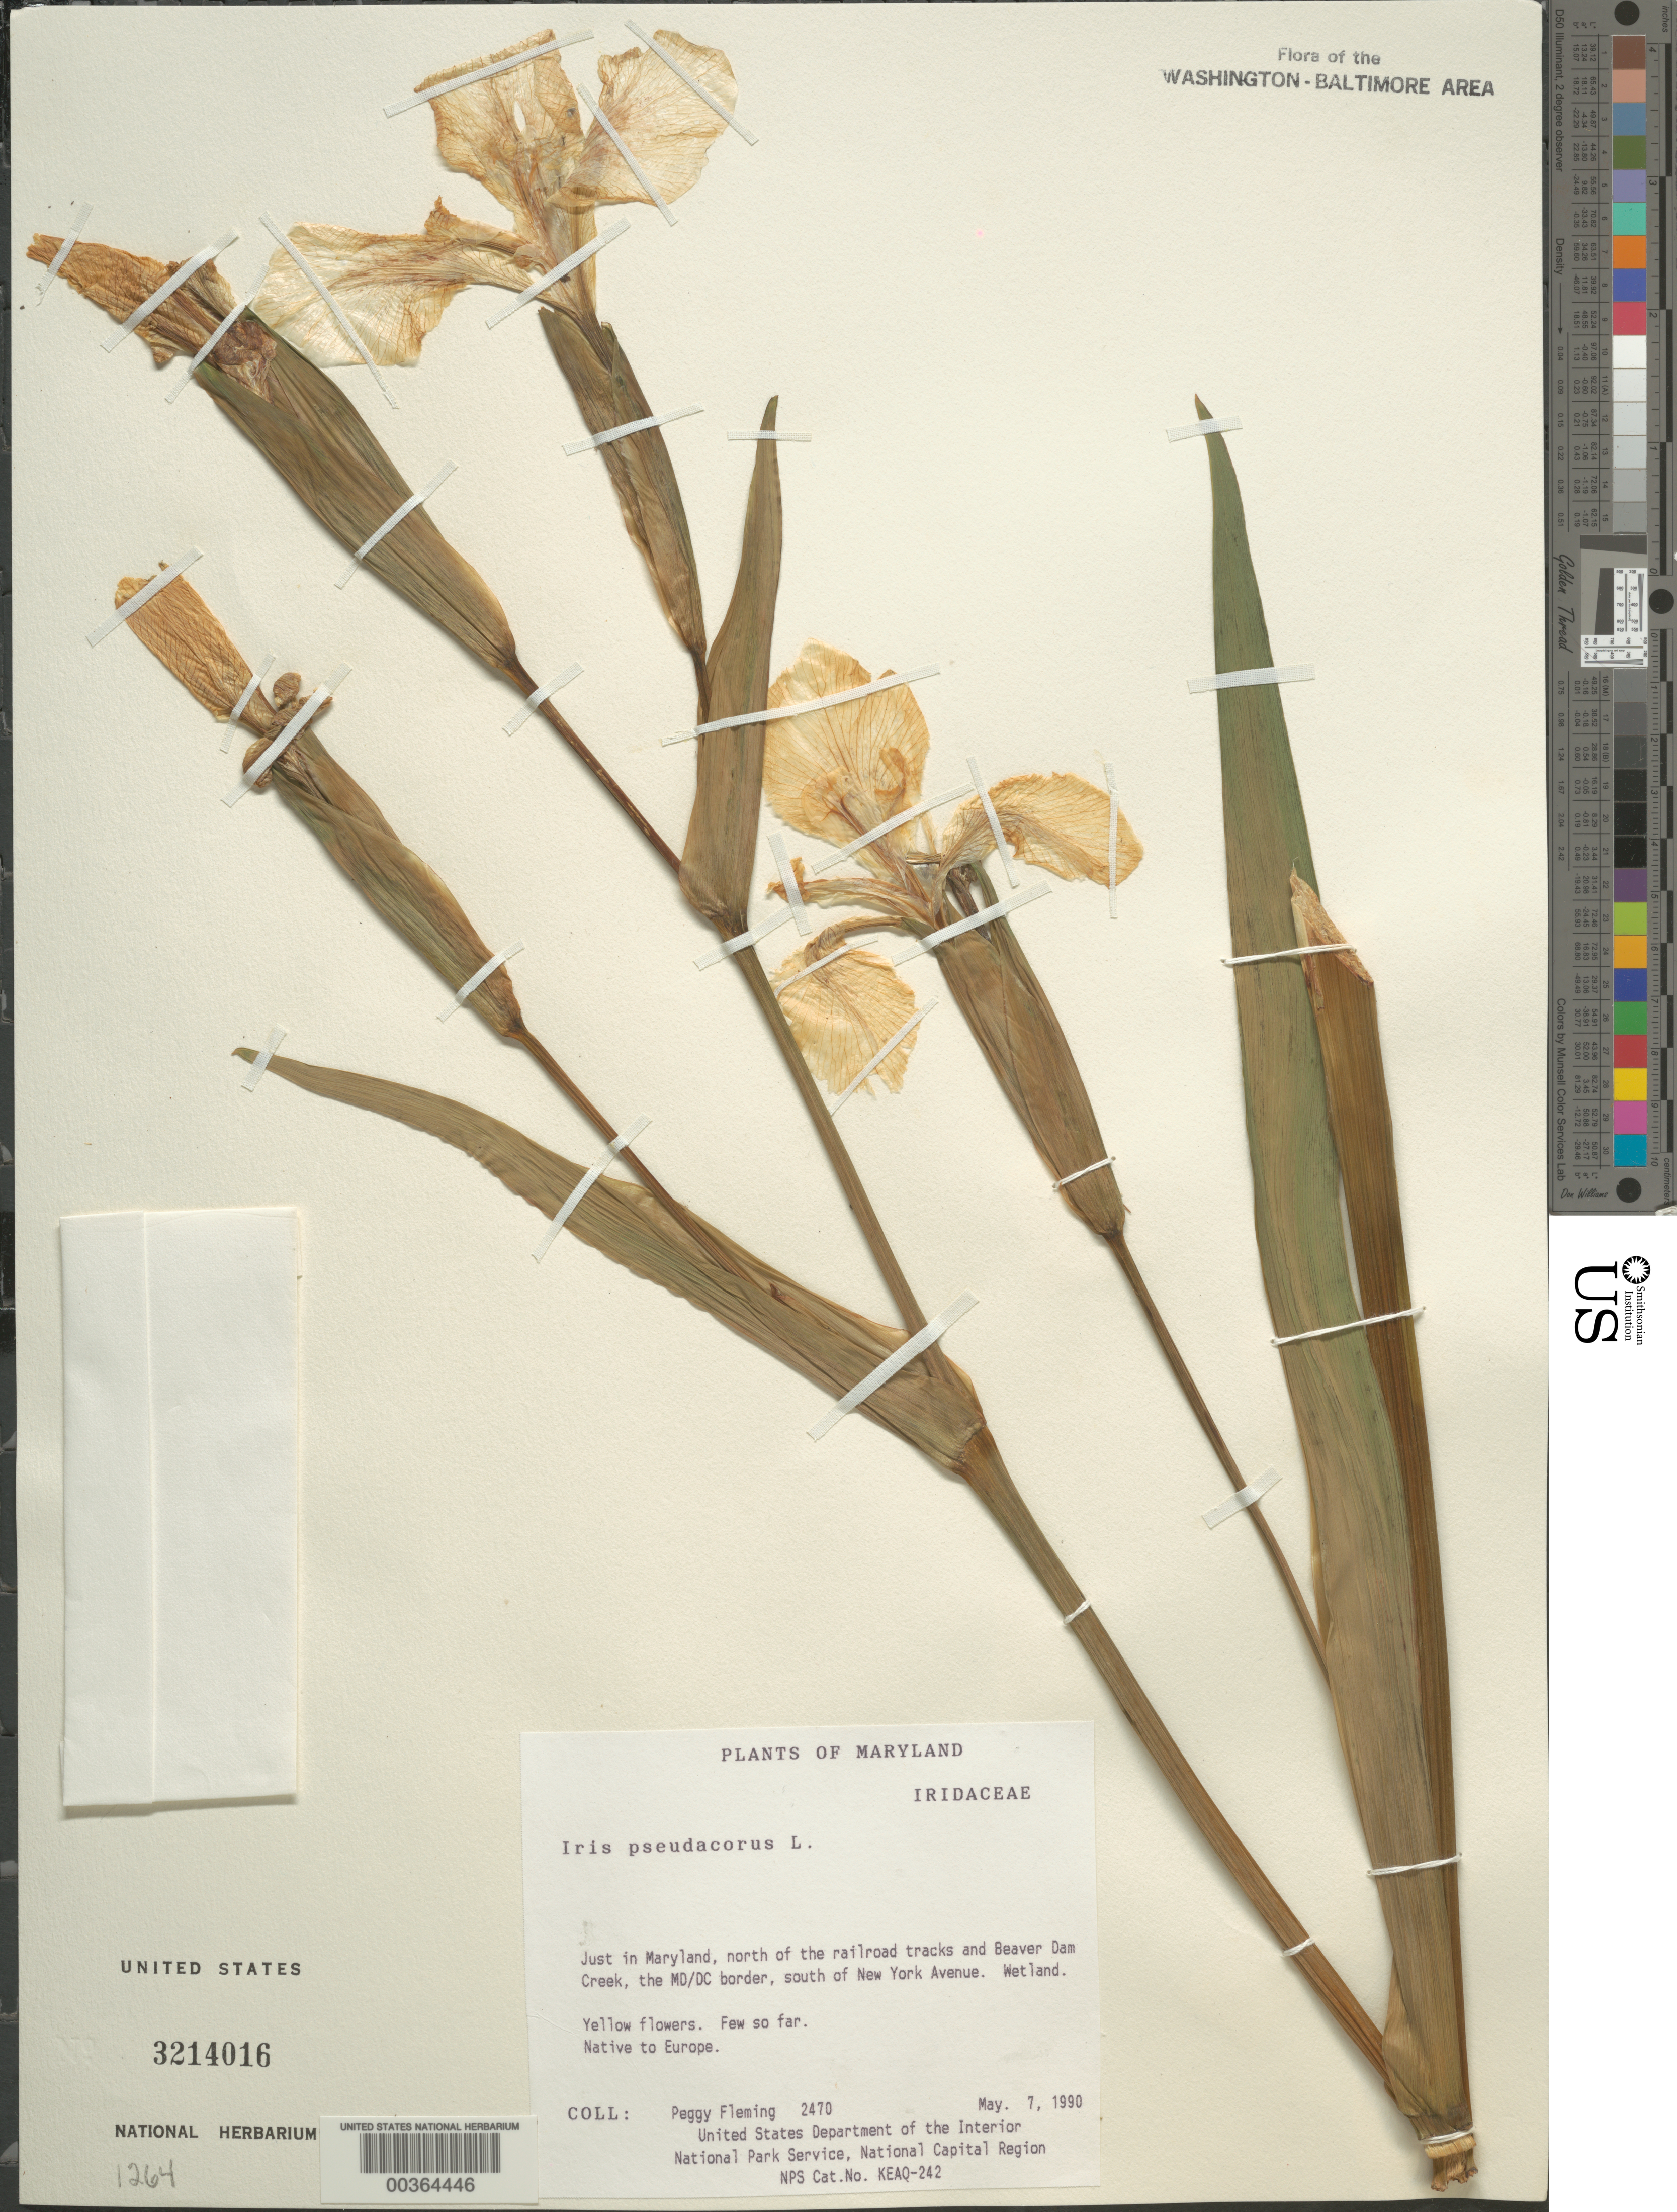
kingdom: Plantae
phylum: Tracheophyta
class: Liliopsida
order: Asparagales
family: Iridaceae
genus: Iris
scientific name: Iris pseudacorus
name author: L.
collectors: P. Fleming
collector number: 2470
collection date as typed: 07 May 1990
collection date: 1990-05-07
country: United States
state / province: Maryland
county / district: Prince George's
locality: N of Rr Tracks and Beaver Dam Creek, MD/DC border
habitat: Wetland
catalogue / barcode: US 3214016